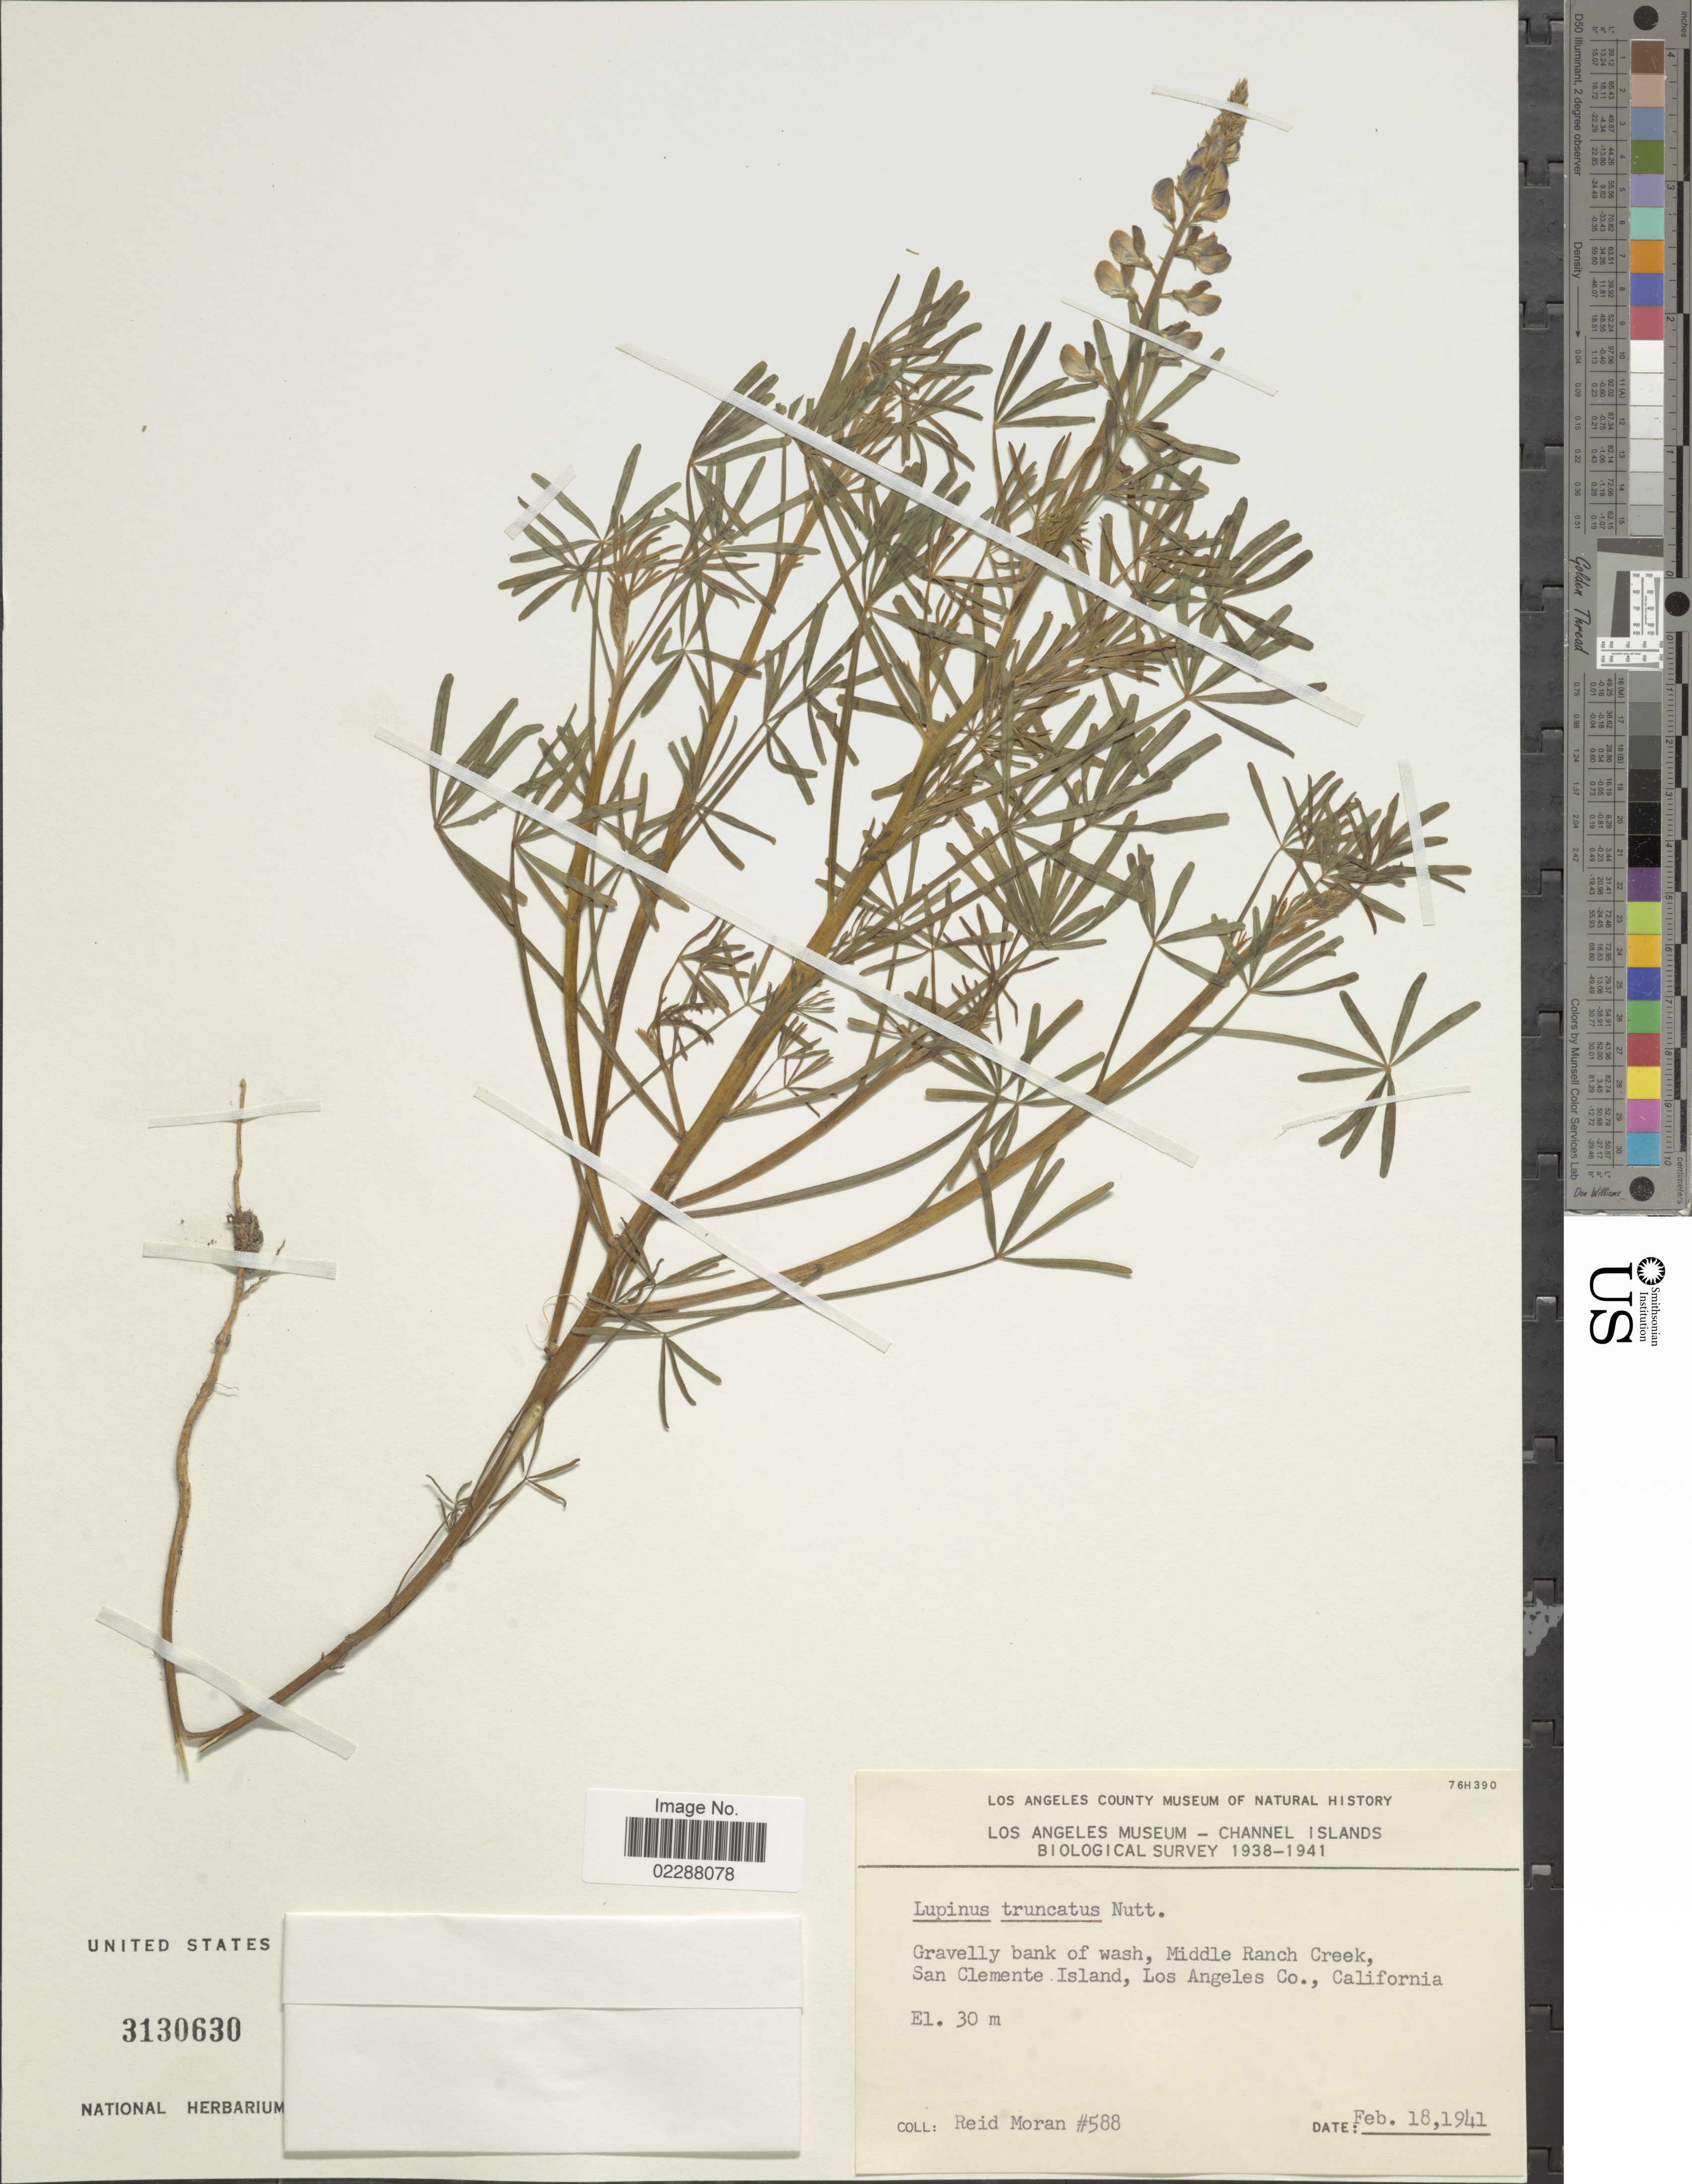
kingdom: Plantae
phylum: Tracheophyta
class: Magnoliopsida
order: Fabales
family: Fabaceae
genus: Lupinus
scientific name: Lupinus truncatus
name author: Nutt. ex Hook. & Arn.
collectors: R. V. Moran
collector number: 588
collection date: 1941-02-18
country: United States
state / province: California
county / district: Los Angeles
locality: Gravelly bank of wash, Middle Ranch Creek, San Clemente Island, Los Angeles Co., California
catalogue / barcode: US 3130630